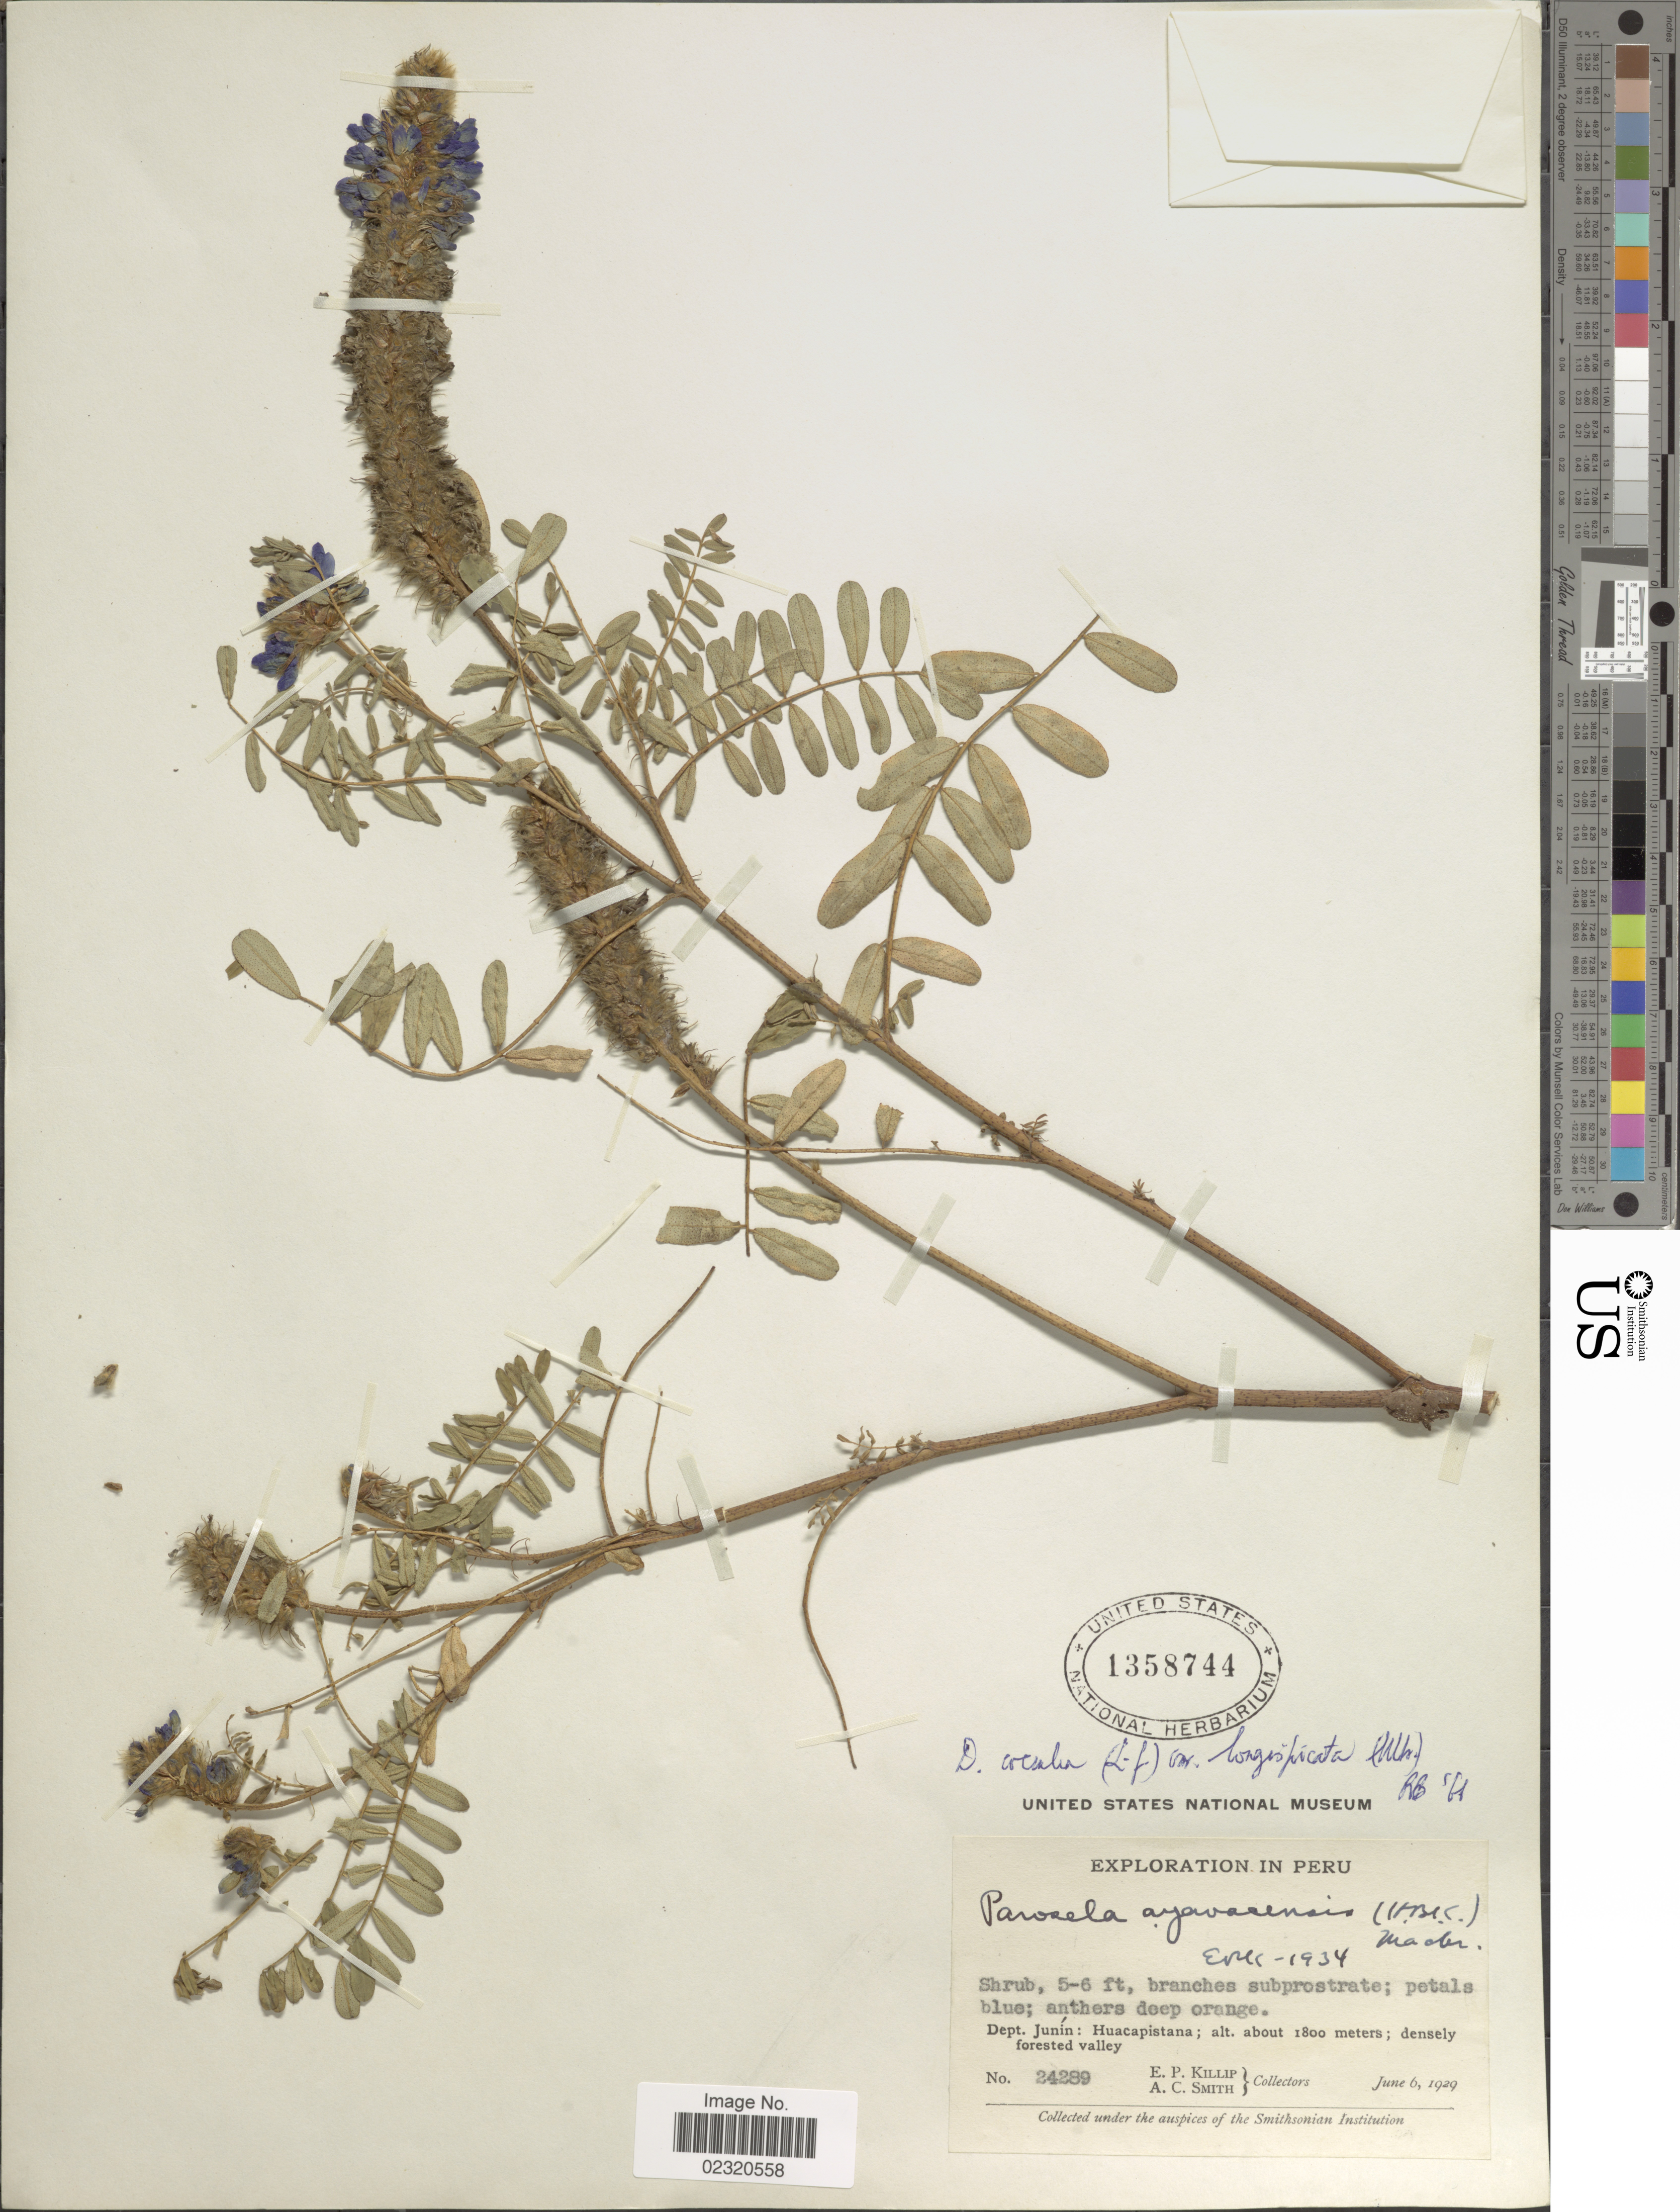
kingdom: Plantae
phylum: Tracheophyta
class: Magnoliopsida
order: Fabales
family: Fabaceae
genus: Dalea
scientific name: Dalea coerulea var. longispicata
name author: (Ulbr.) Barneby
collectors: E. P. Killip & E. Smith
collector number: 24289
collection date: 1929-06-06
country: Peru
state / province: Junín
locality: Huacapistana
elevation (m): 1800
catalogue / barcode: US 1358744